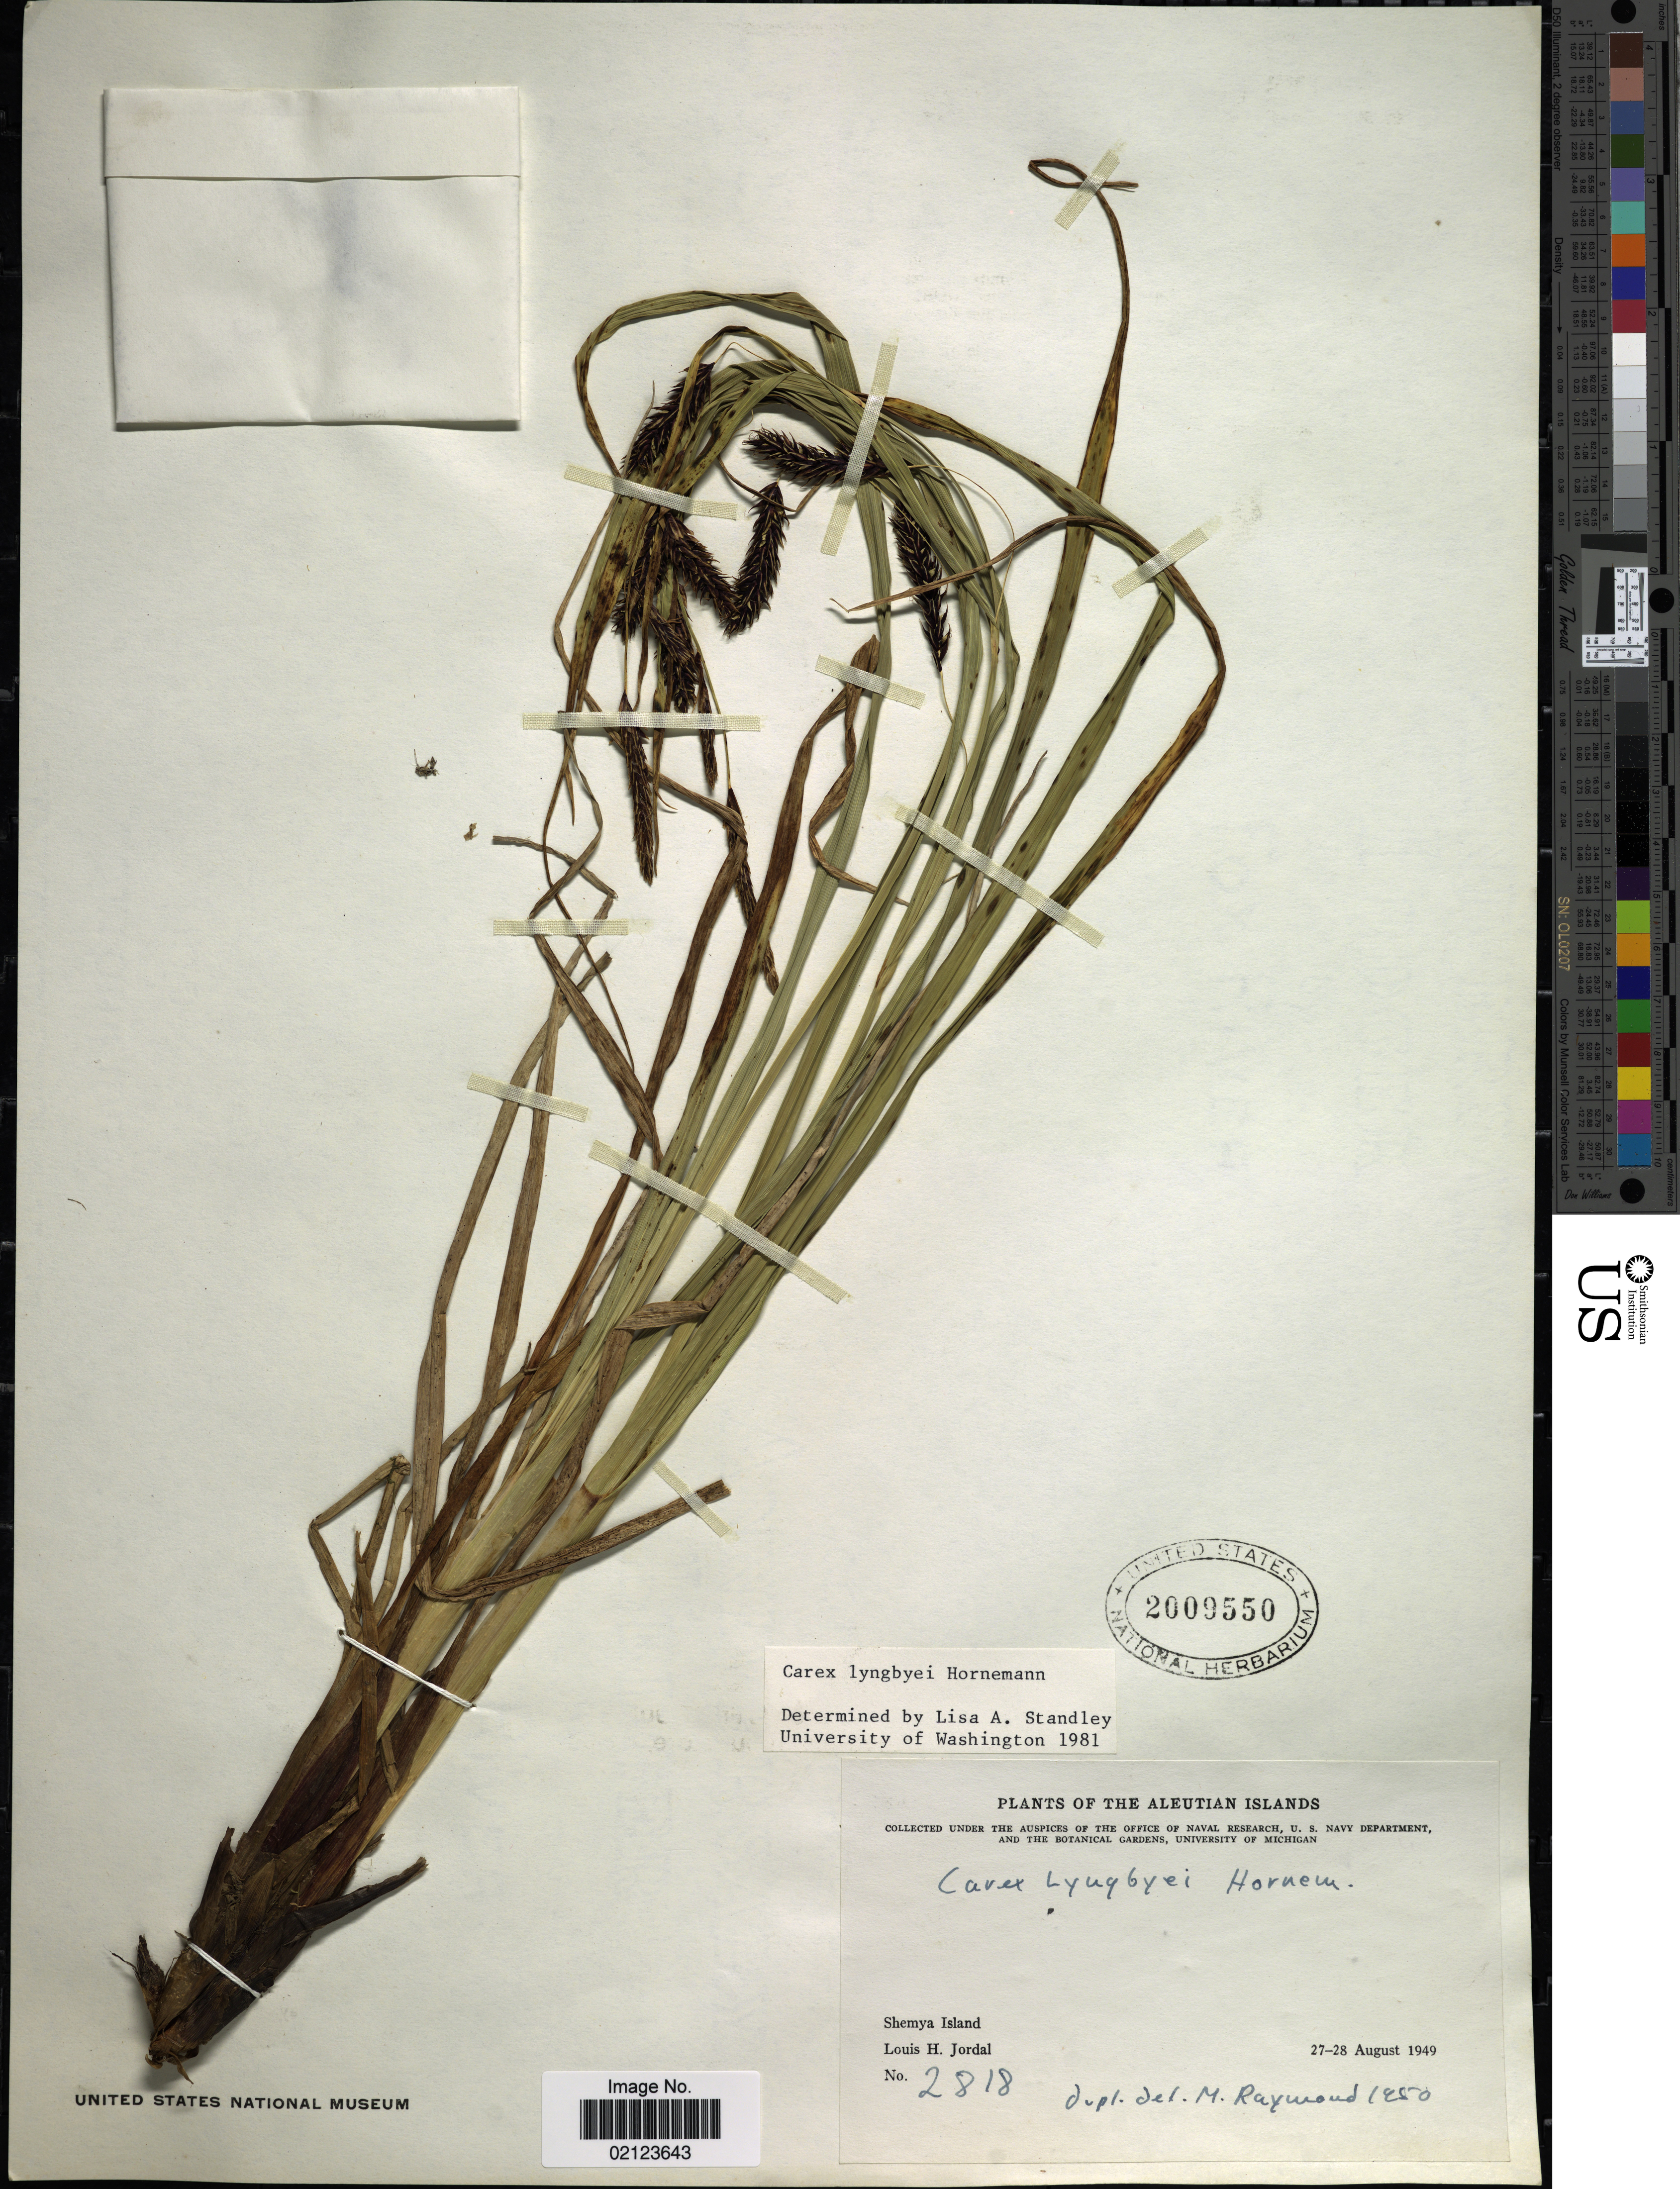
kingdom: Plantae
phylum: Tracheophyta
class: Liliopsida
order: Poales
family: Cyperaceae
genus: Carex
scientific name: Carex lyngbyei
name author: Hornem.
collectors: L. Jordal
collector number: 2818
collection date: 1949-08-27/1949-08-28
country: United States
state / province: Alaska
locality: Aleutian Islands. Shemya Island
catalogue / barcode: US 2009550